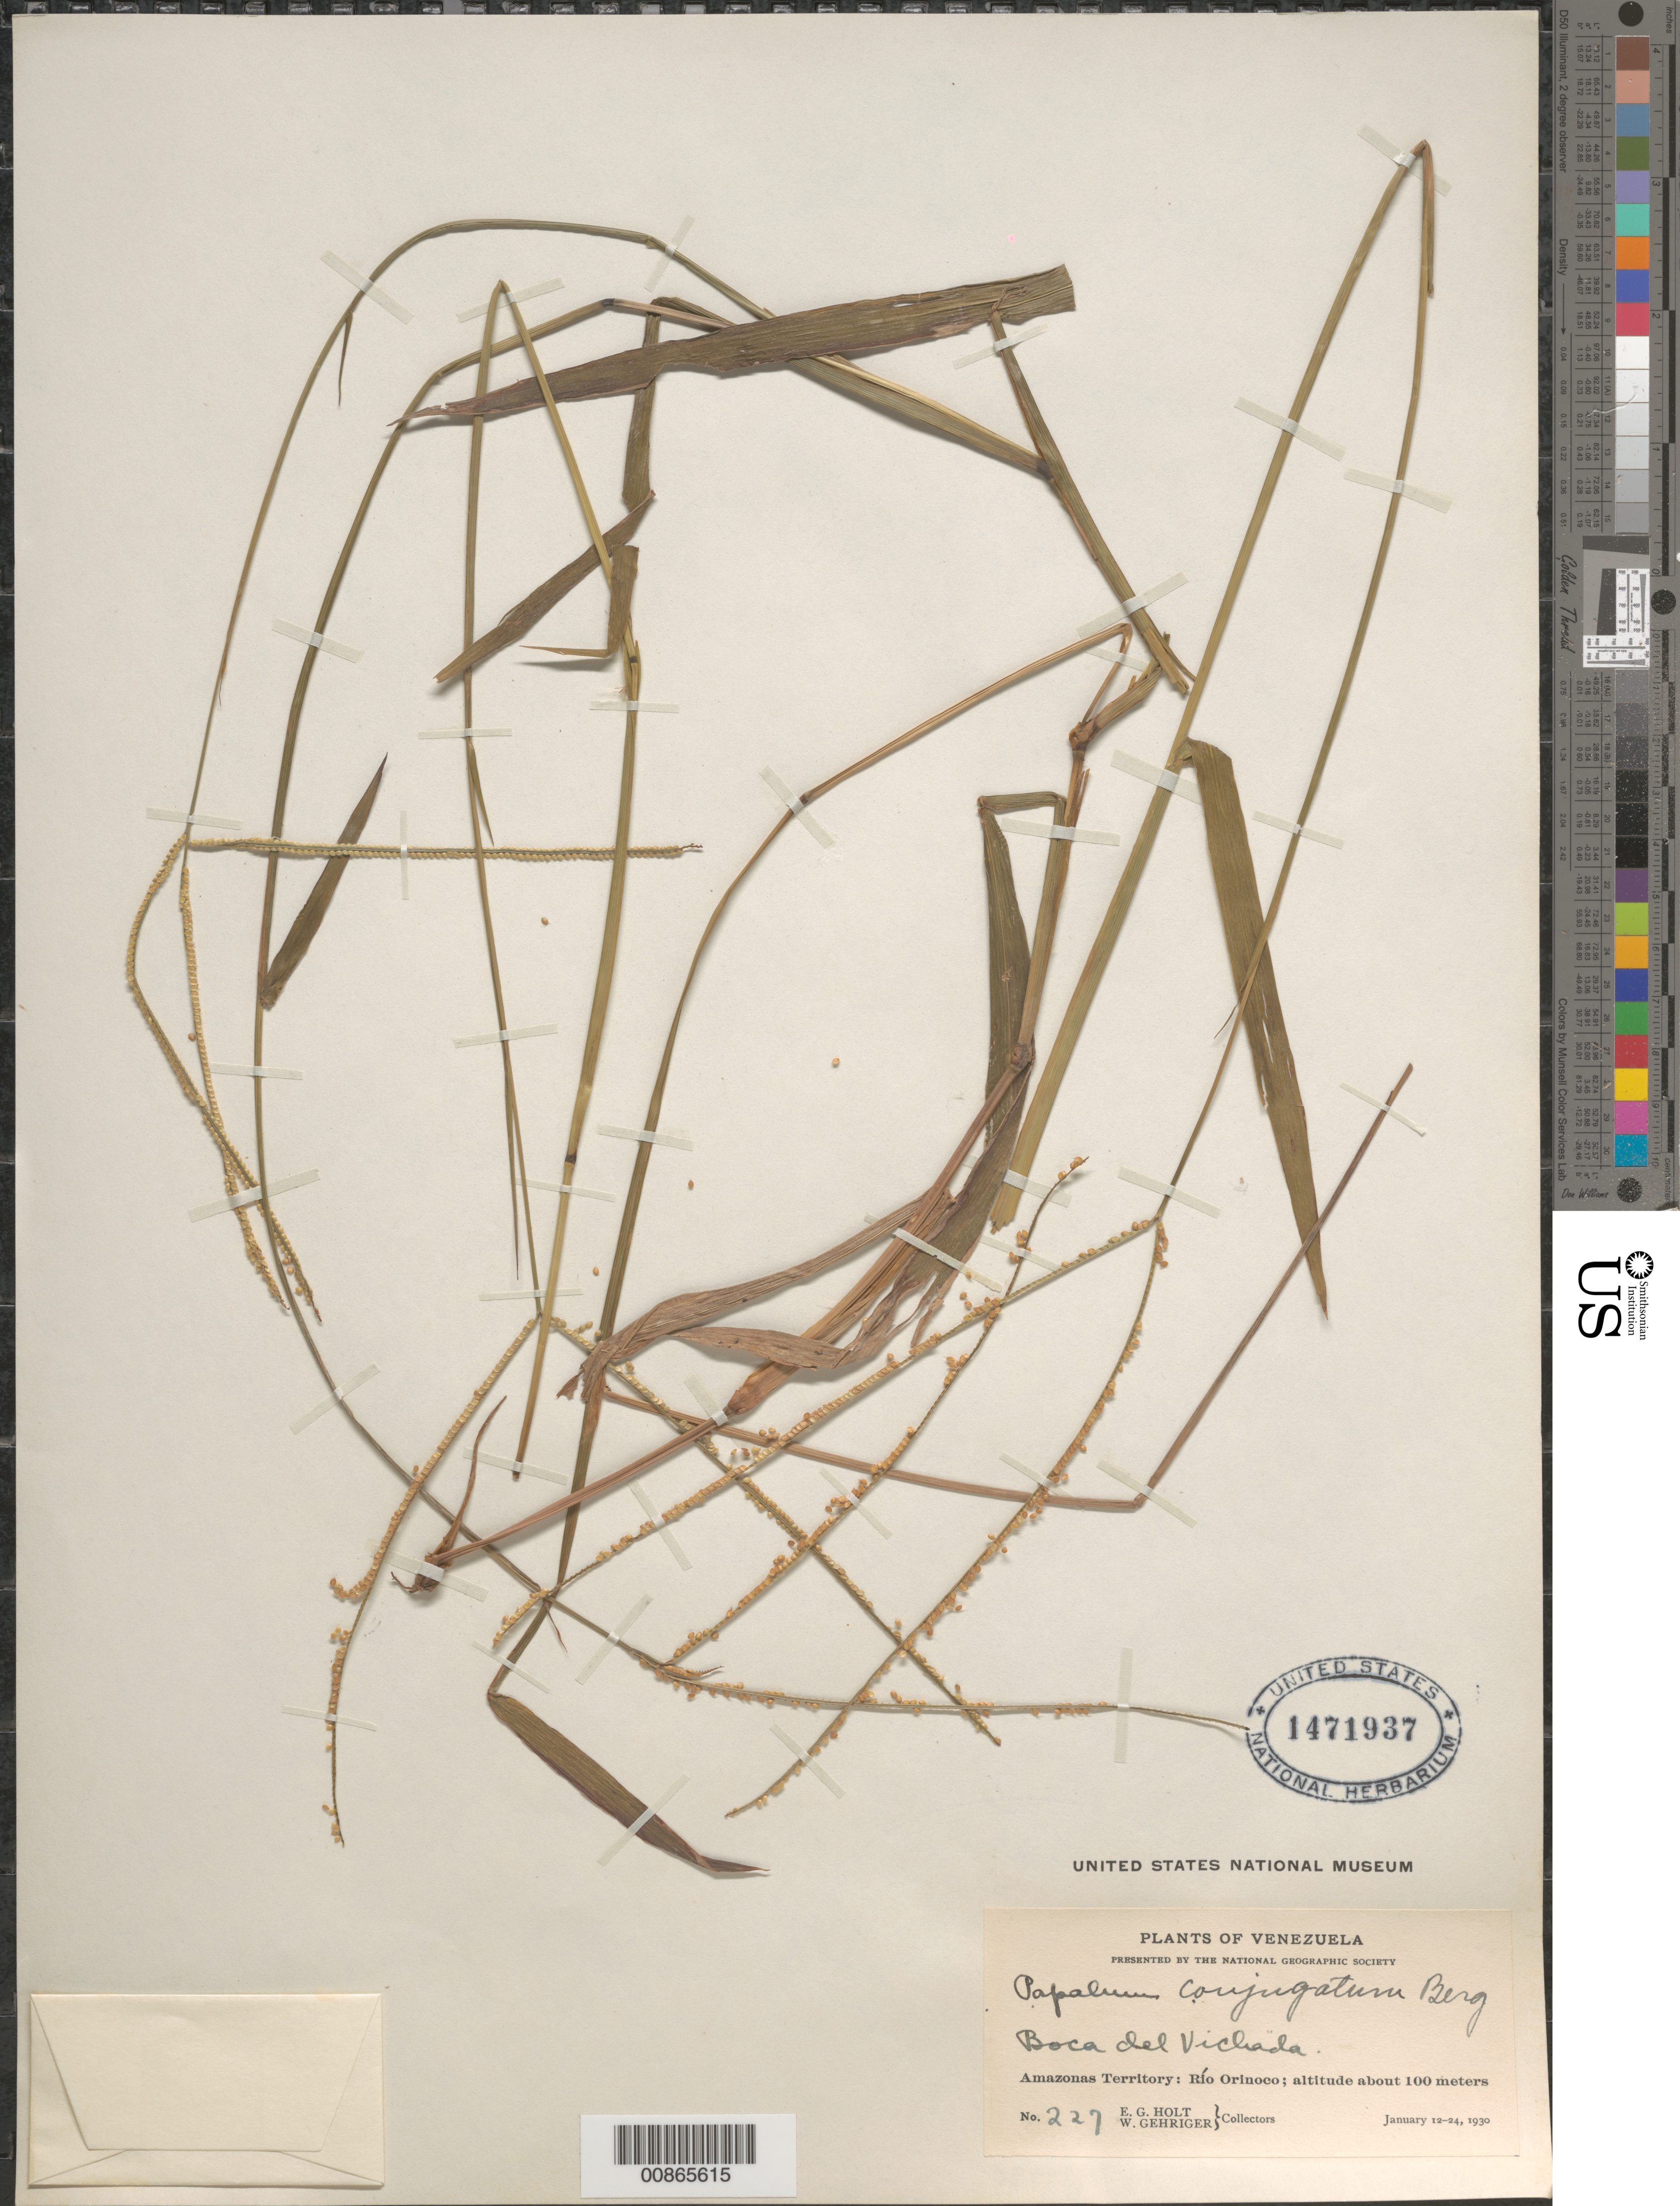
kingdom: Plantae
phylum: Tracheophyta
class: Liliopsida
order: Poales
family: Poaceae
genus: Paspalum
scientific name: Paspalum conjugatum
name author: P.J. Bergius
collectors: E. Holt & W. Gehriger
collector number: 227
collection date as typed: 12-Jan-30 to 24-Jan-30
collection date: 1930-01-12/1930-01-24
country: Venezuela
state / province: Amazonas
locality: Río Orinoco, Boca del Vichada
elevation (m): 100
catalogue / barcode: US 1471937